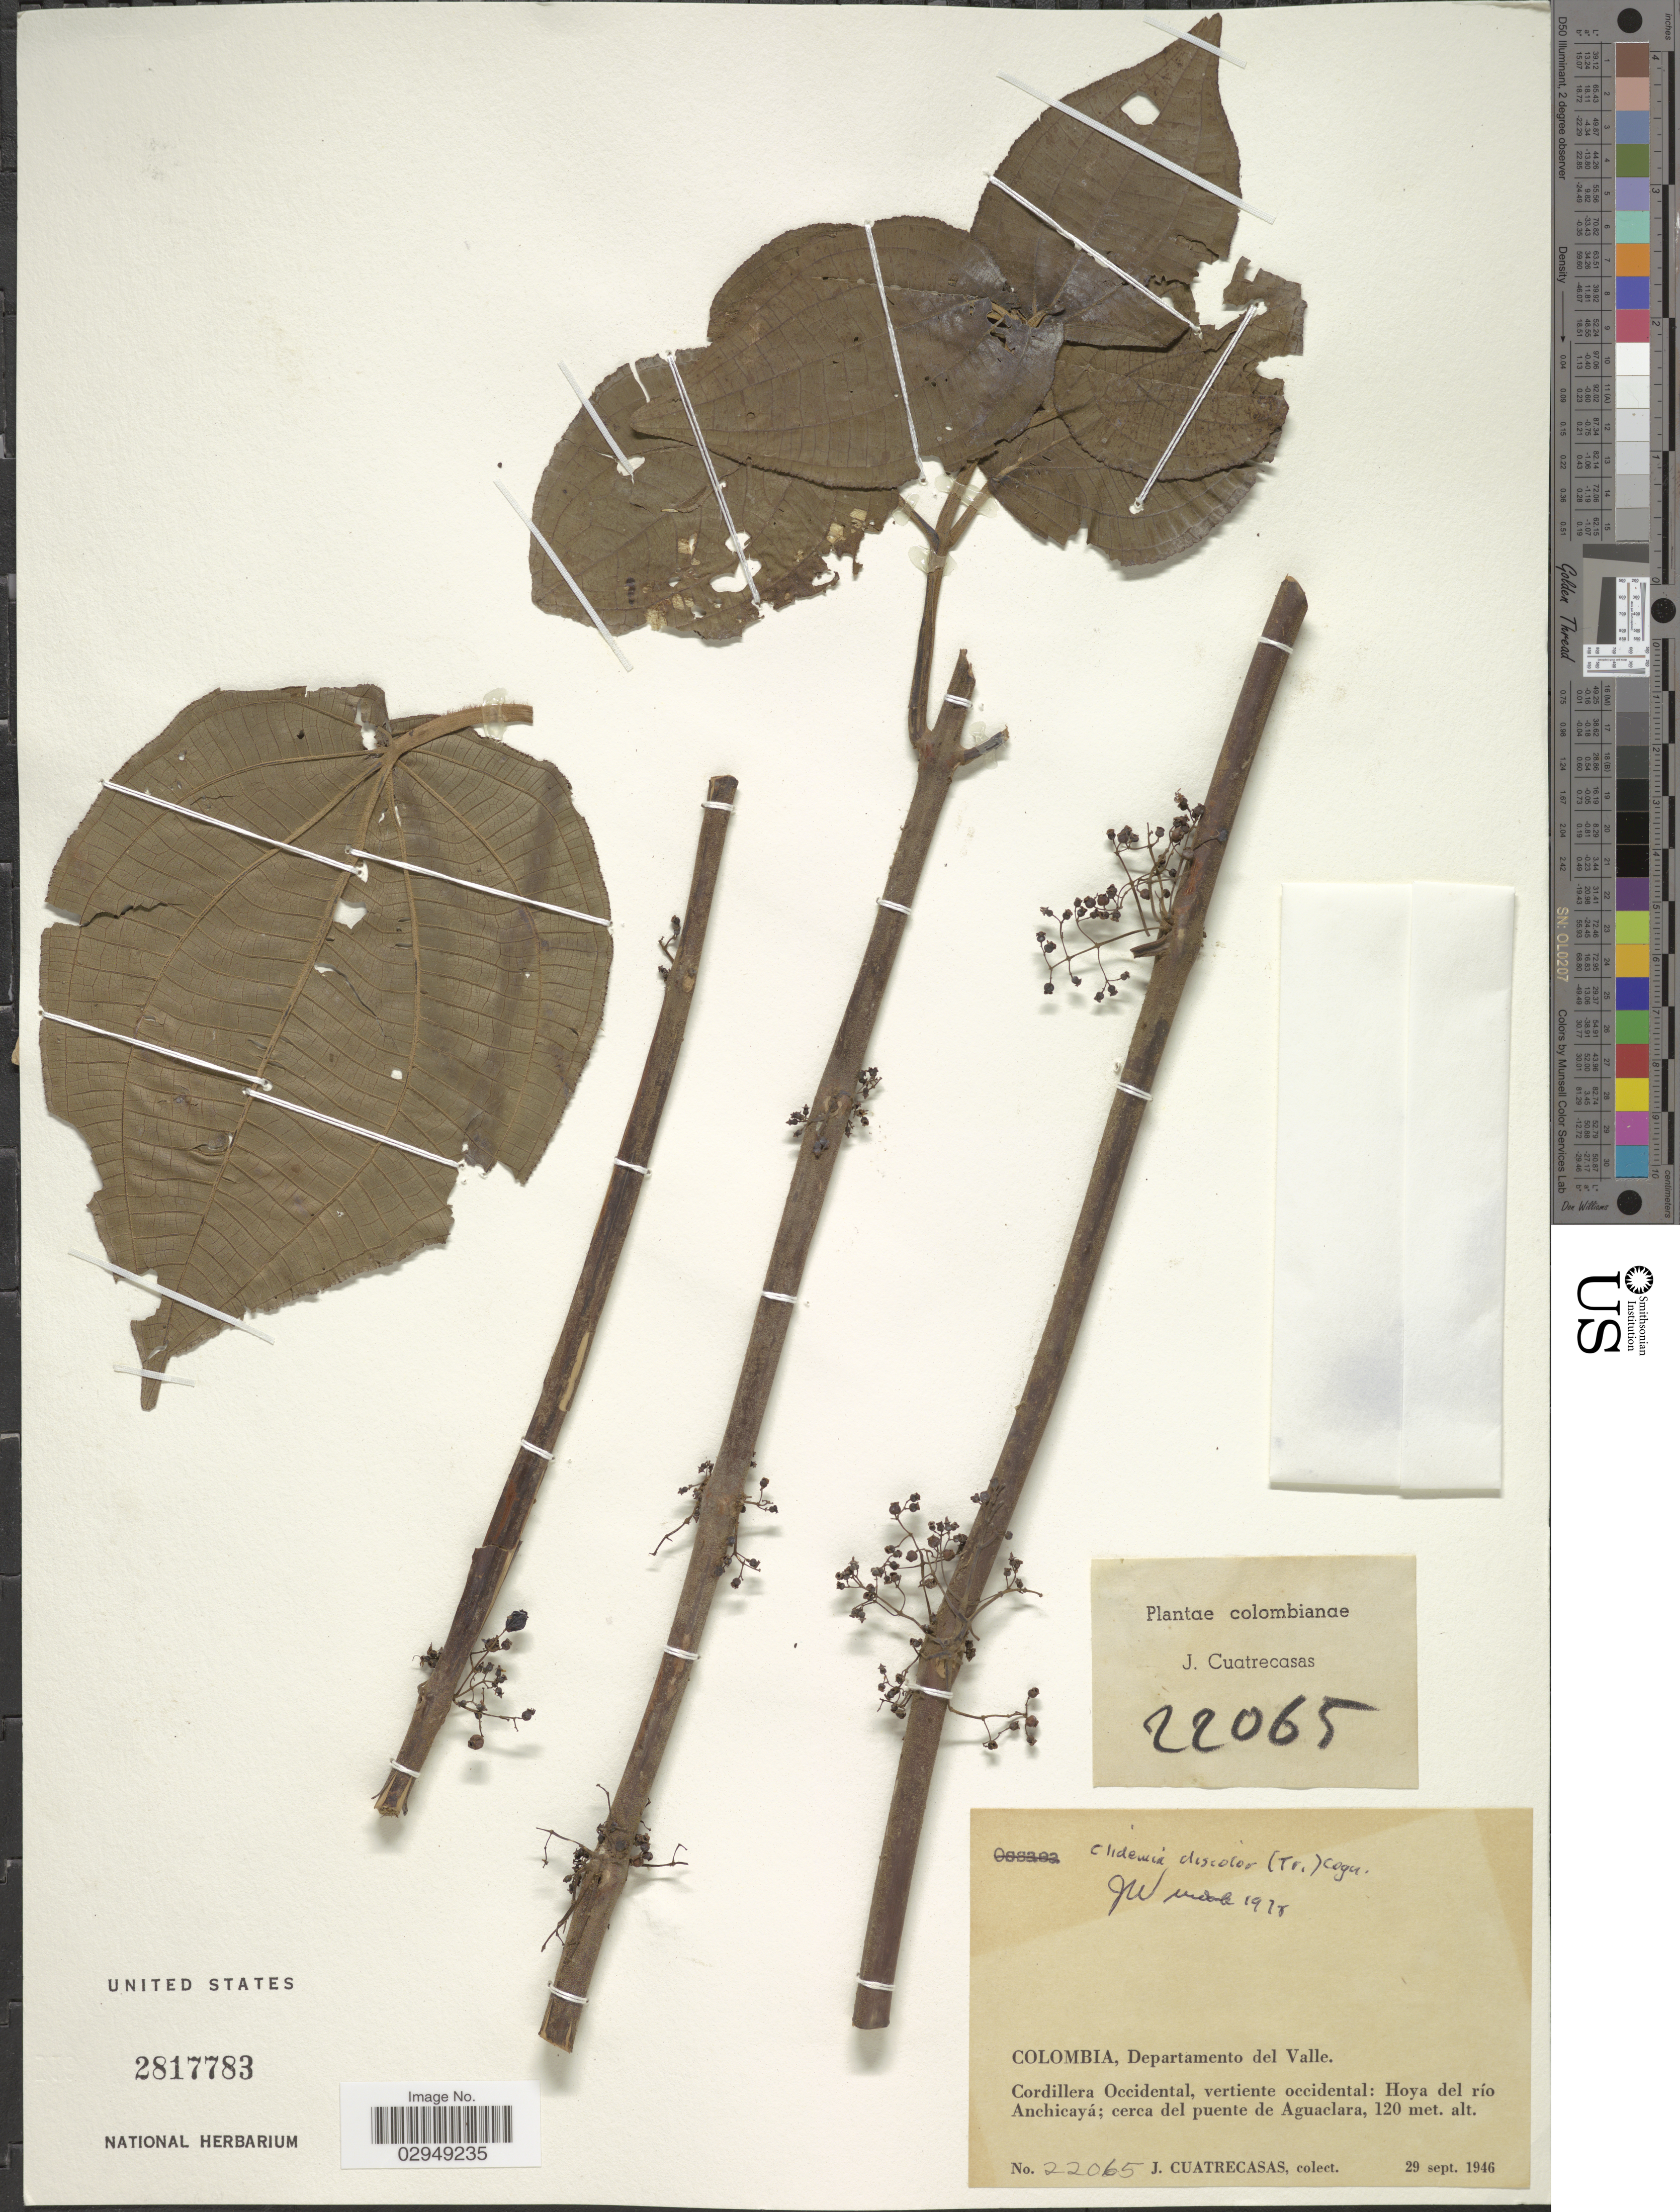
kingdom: Plantae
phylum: Tracheophyta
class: Magnoliopsida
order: Myrtales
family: Melastomataceae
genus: Clidemia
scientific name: Clidemia discolor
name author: (Triana) Cogn.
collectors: J. Cuatrecasas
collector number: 22065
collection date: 1946-09-29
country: Colombia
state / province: Valle del Cauca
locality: Departamento del Valle, Cordillera Occidental, vertiente occidental, Hoya del río Anchicayá, cerca del puente de Aguaclara.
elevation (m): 120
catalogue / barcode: US 2817783